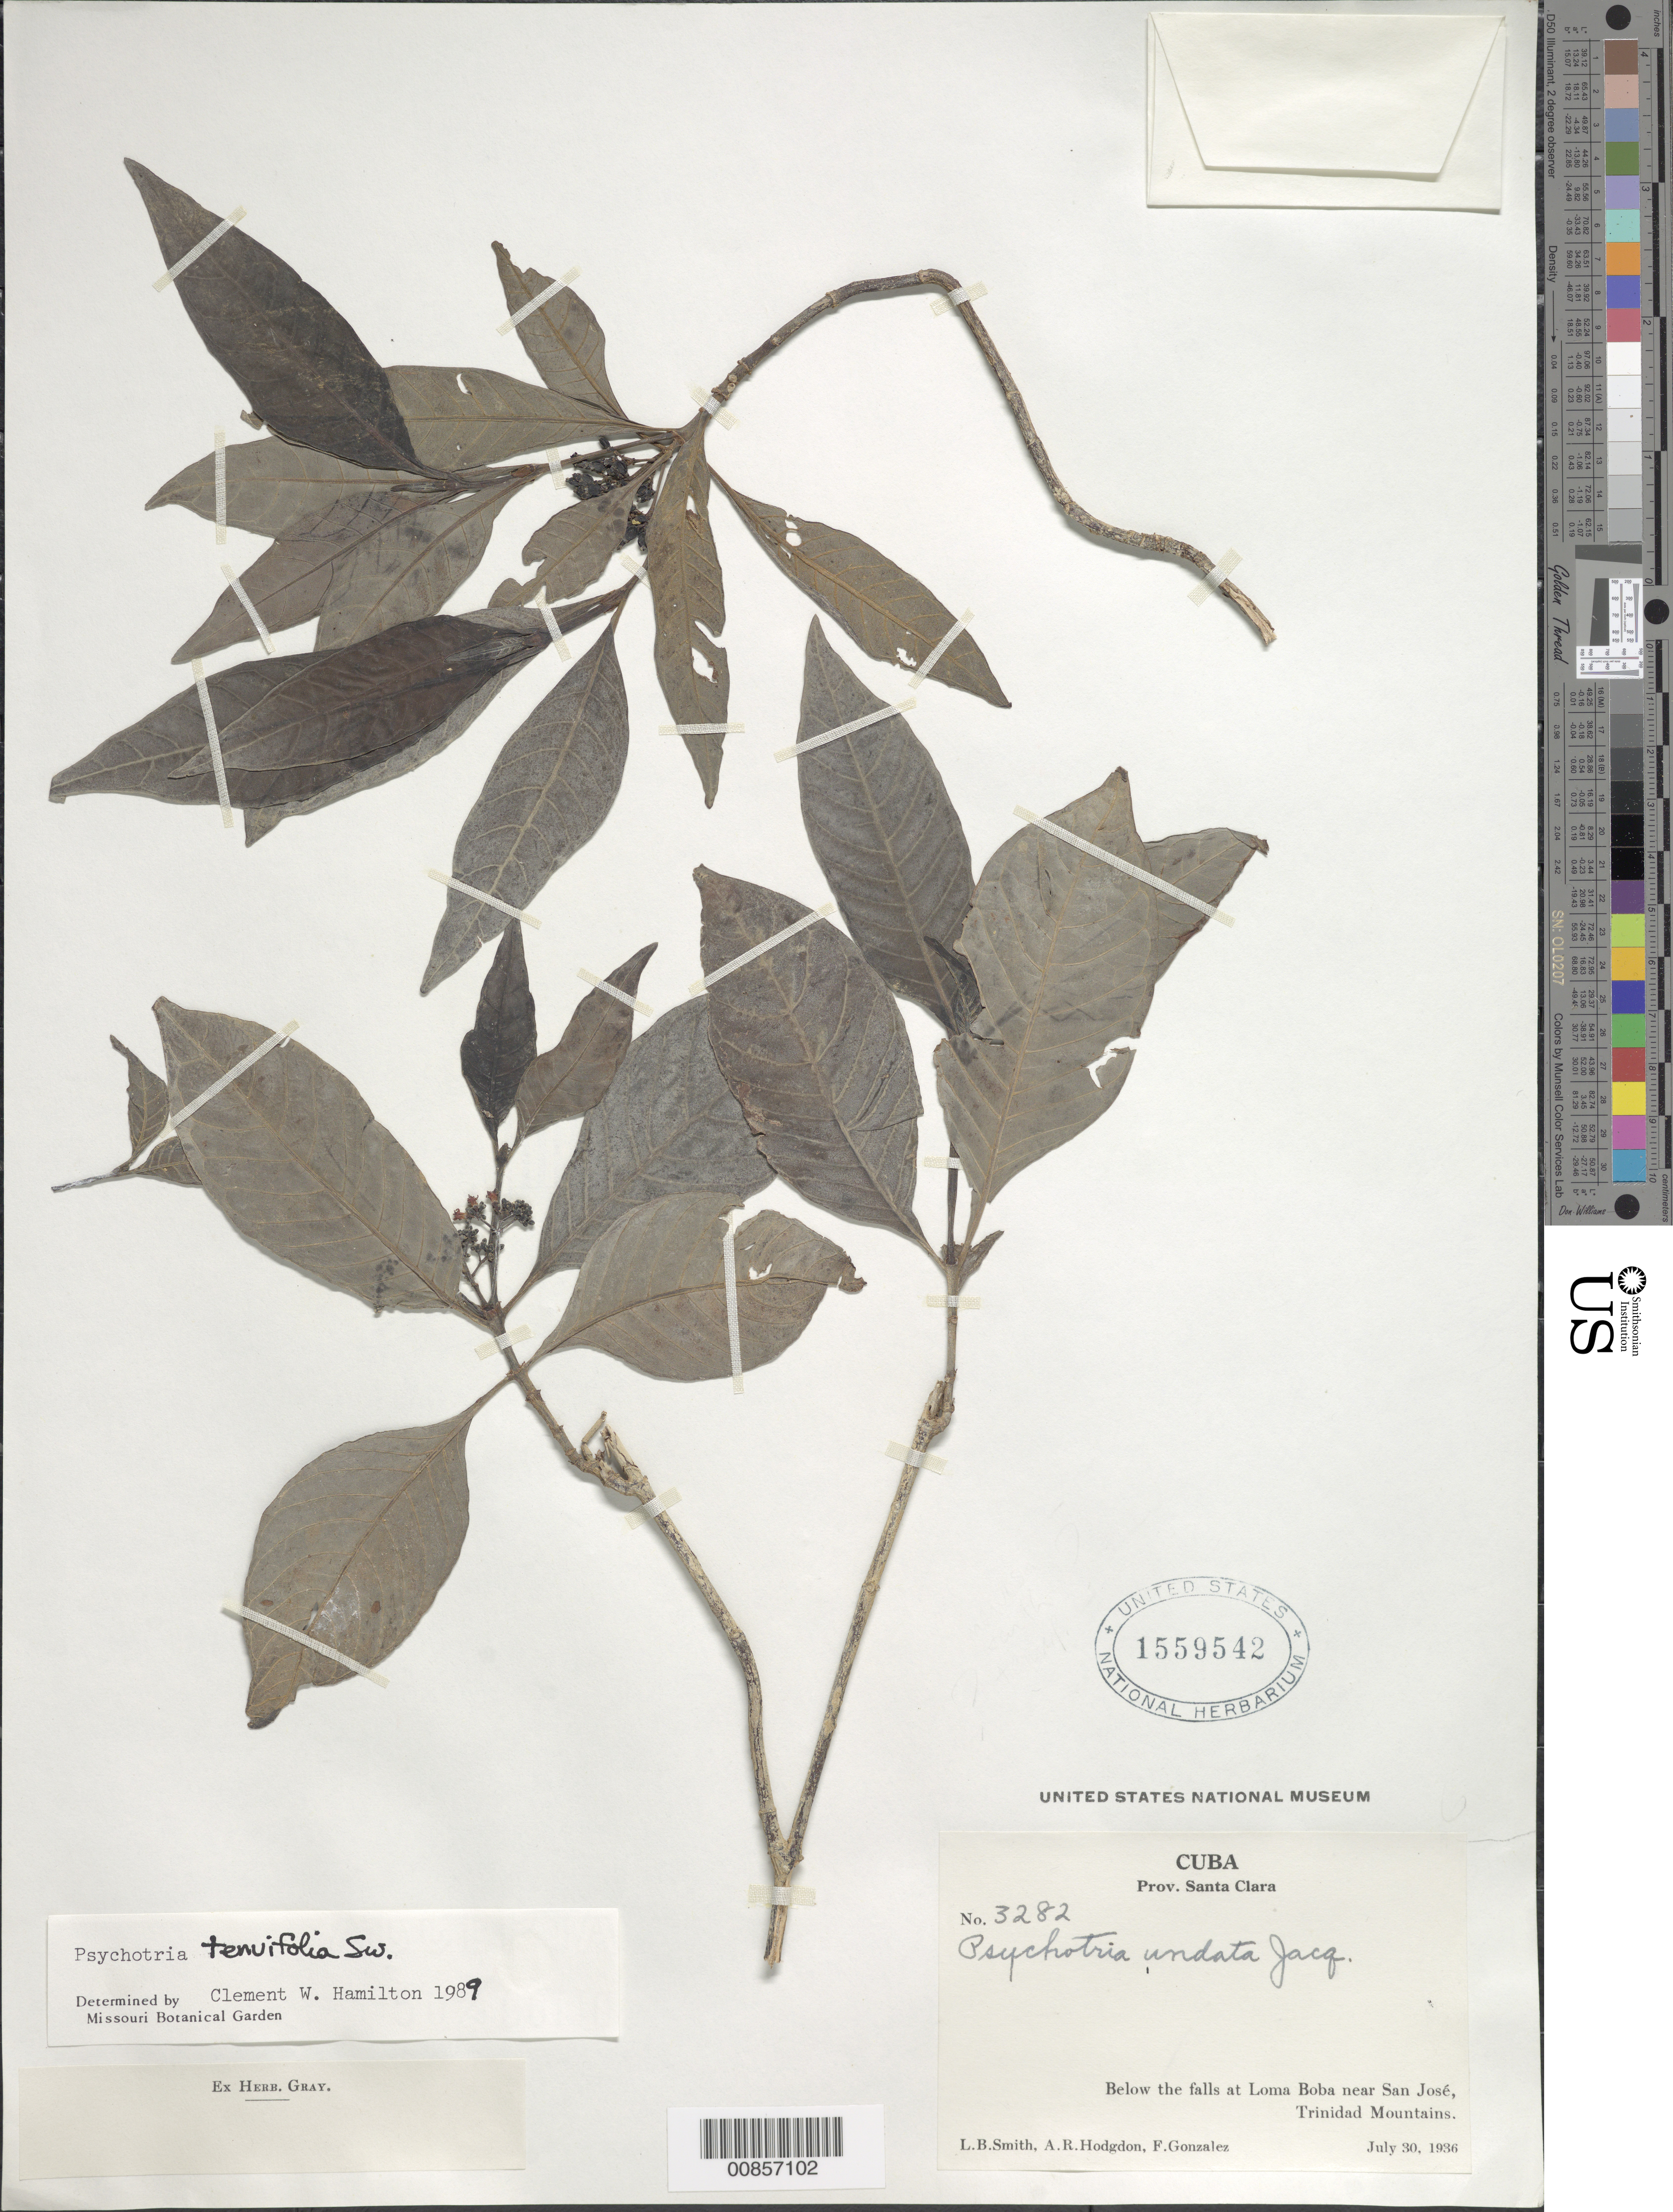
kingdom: Plantae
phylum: Tracheophyta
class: Magnoliopsida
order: Gentianales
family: Rubiaceae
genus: Psychotria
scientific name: Psychotria tenuifolia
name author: Sw.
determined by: Hamilton, C. W.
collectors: L. Smith, A. R. Hodgdon & F. Gonzalez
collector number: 3282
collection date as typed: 30 Jul 1936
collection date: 1936-07-30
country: Cuba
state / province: Las Villas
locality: Below the falls at Loma Boba, near San José, Trinidad Mountains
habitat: Montane. Below falls.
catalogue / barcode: US 1559542